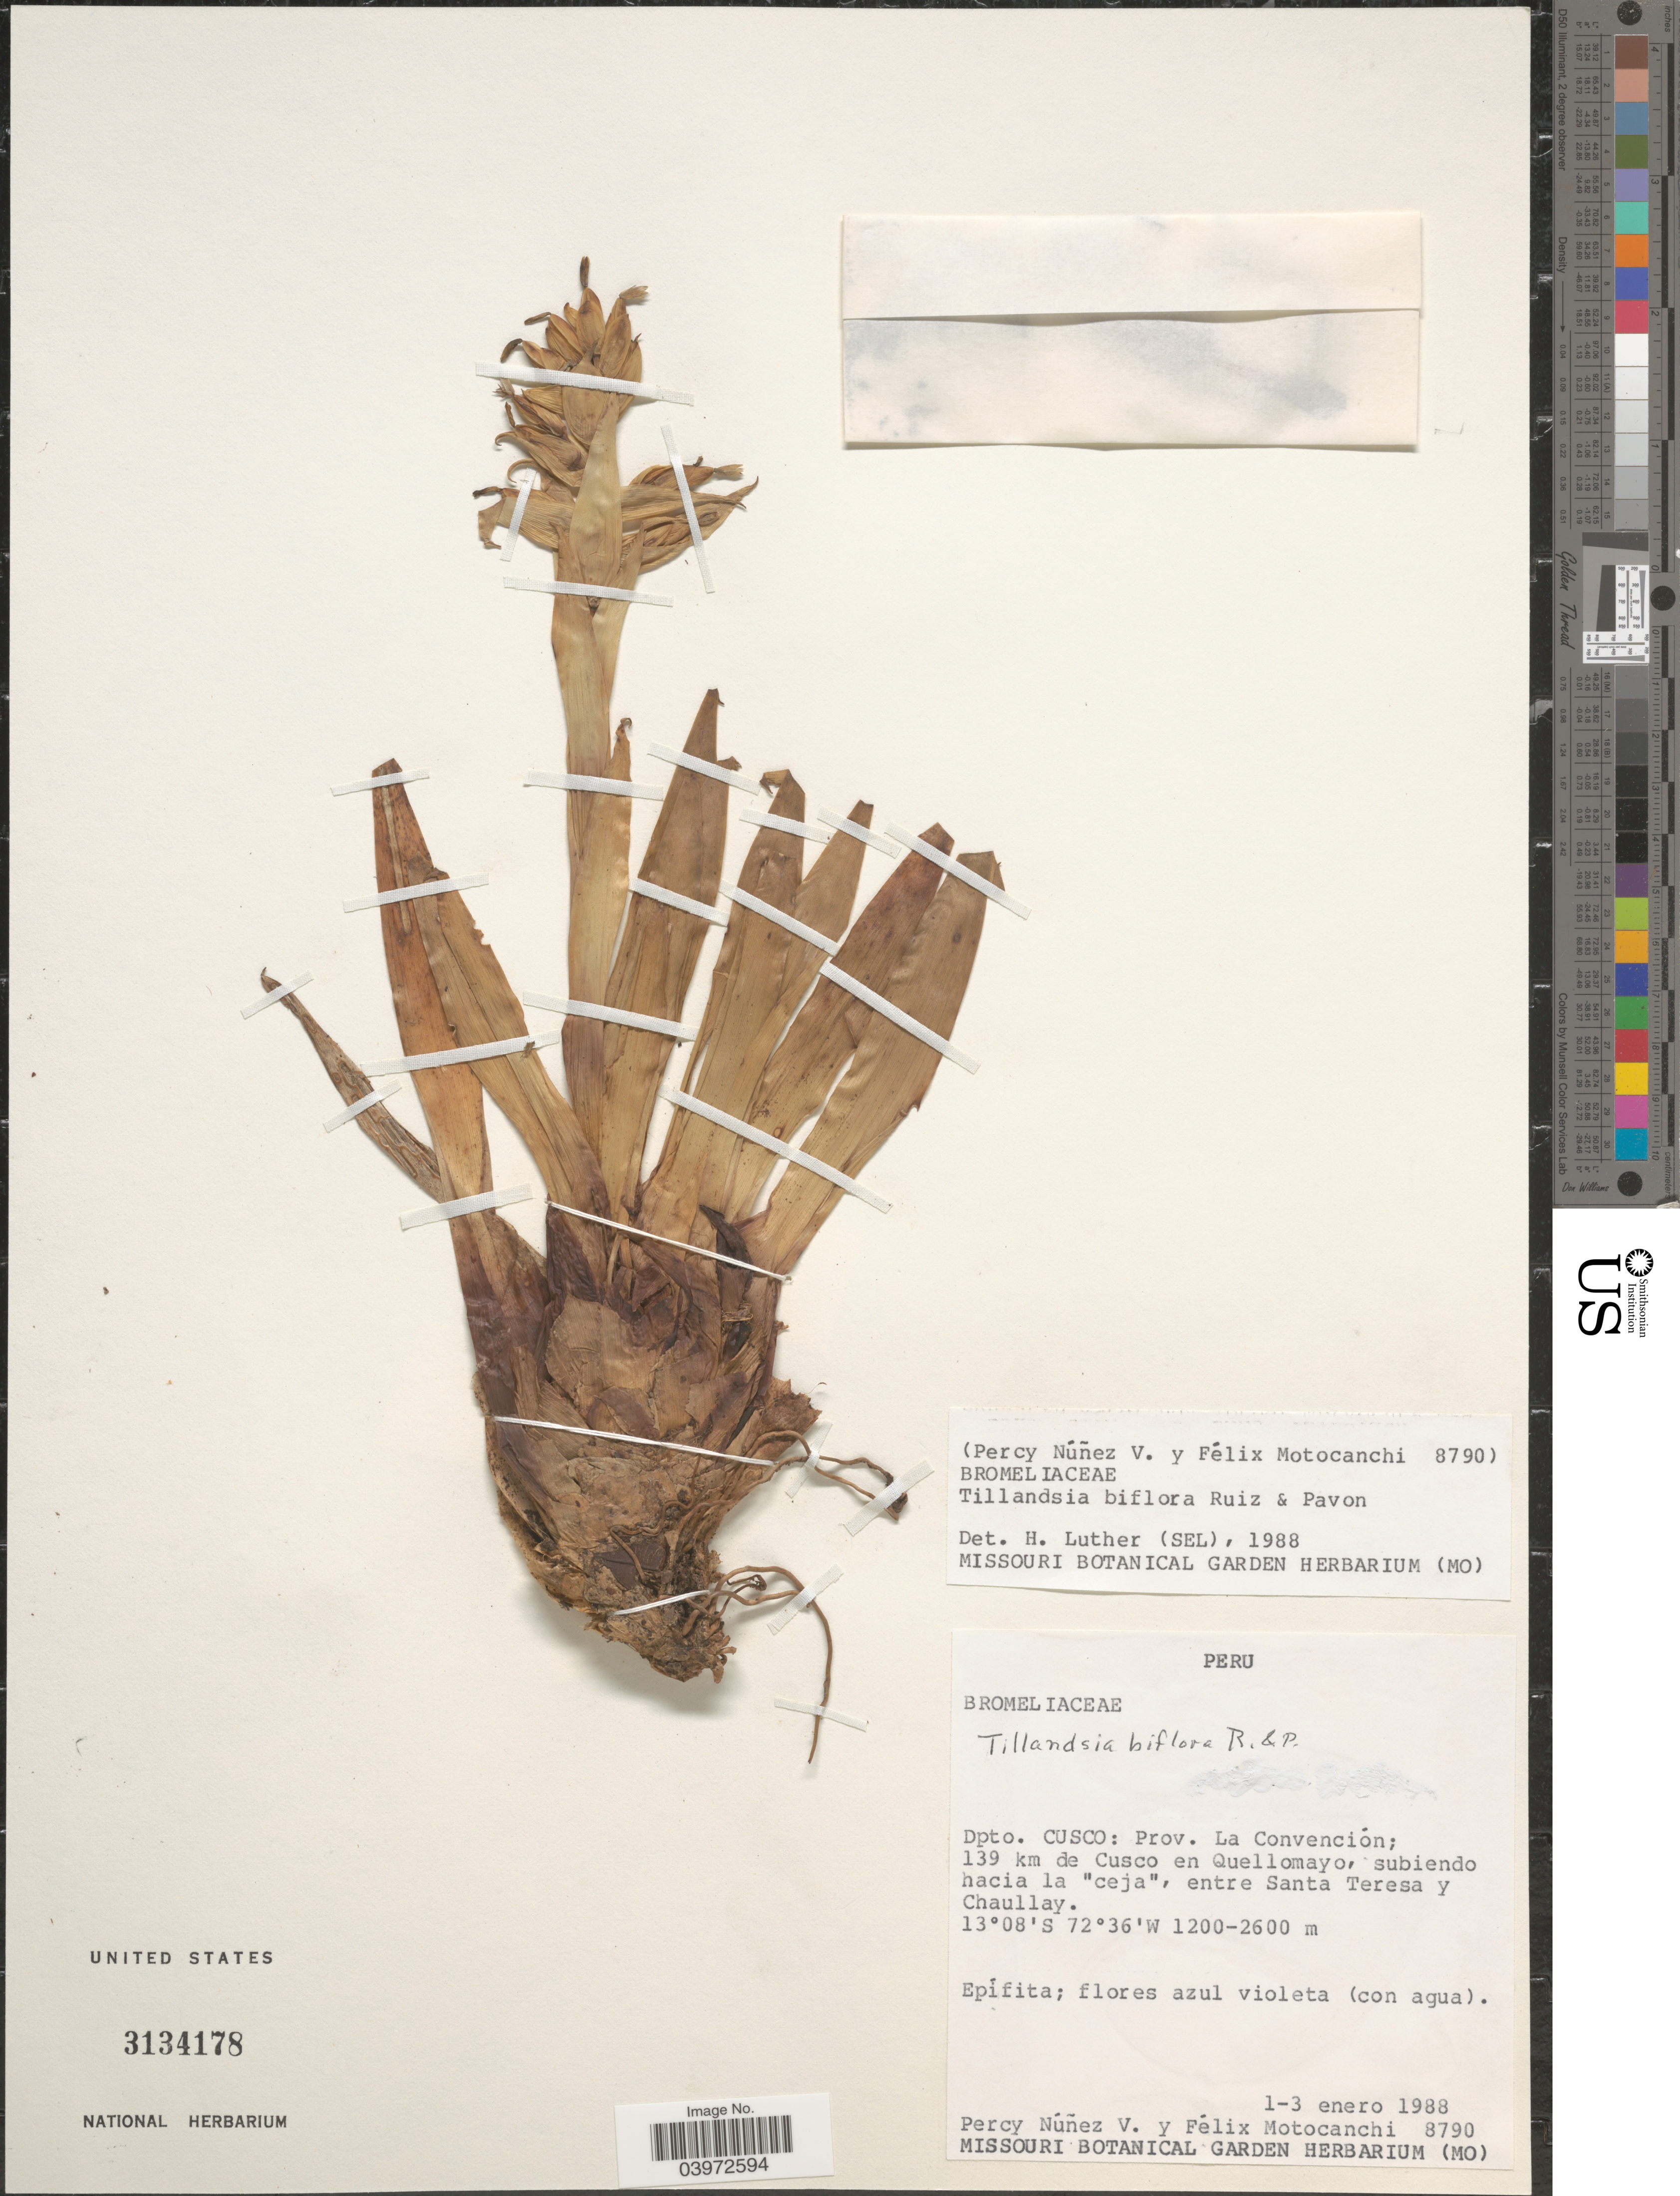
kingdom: Plantae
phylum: Tracheophyta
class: Liliopsida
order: Poales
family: Bromeliaceae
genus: Tillandsia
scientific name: Tillandsia biflora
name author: Ruiz & Pav.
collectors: P. Nuñez V. & F. Motocanchi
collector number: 8790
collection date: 1988-01-01/1988-01-03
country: Peru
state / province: Cusco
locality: Dpto. Cusco: Prov. La Convención; 139 km de Cusco en Quellomayo, subiendo hacia la "ceja". entre Santa Teresa y Chaullay.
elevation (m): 1200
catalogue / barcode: US 3134178